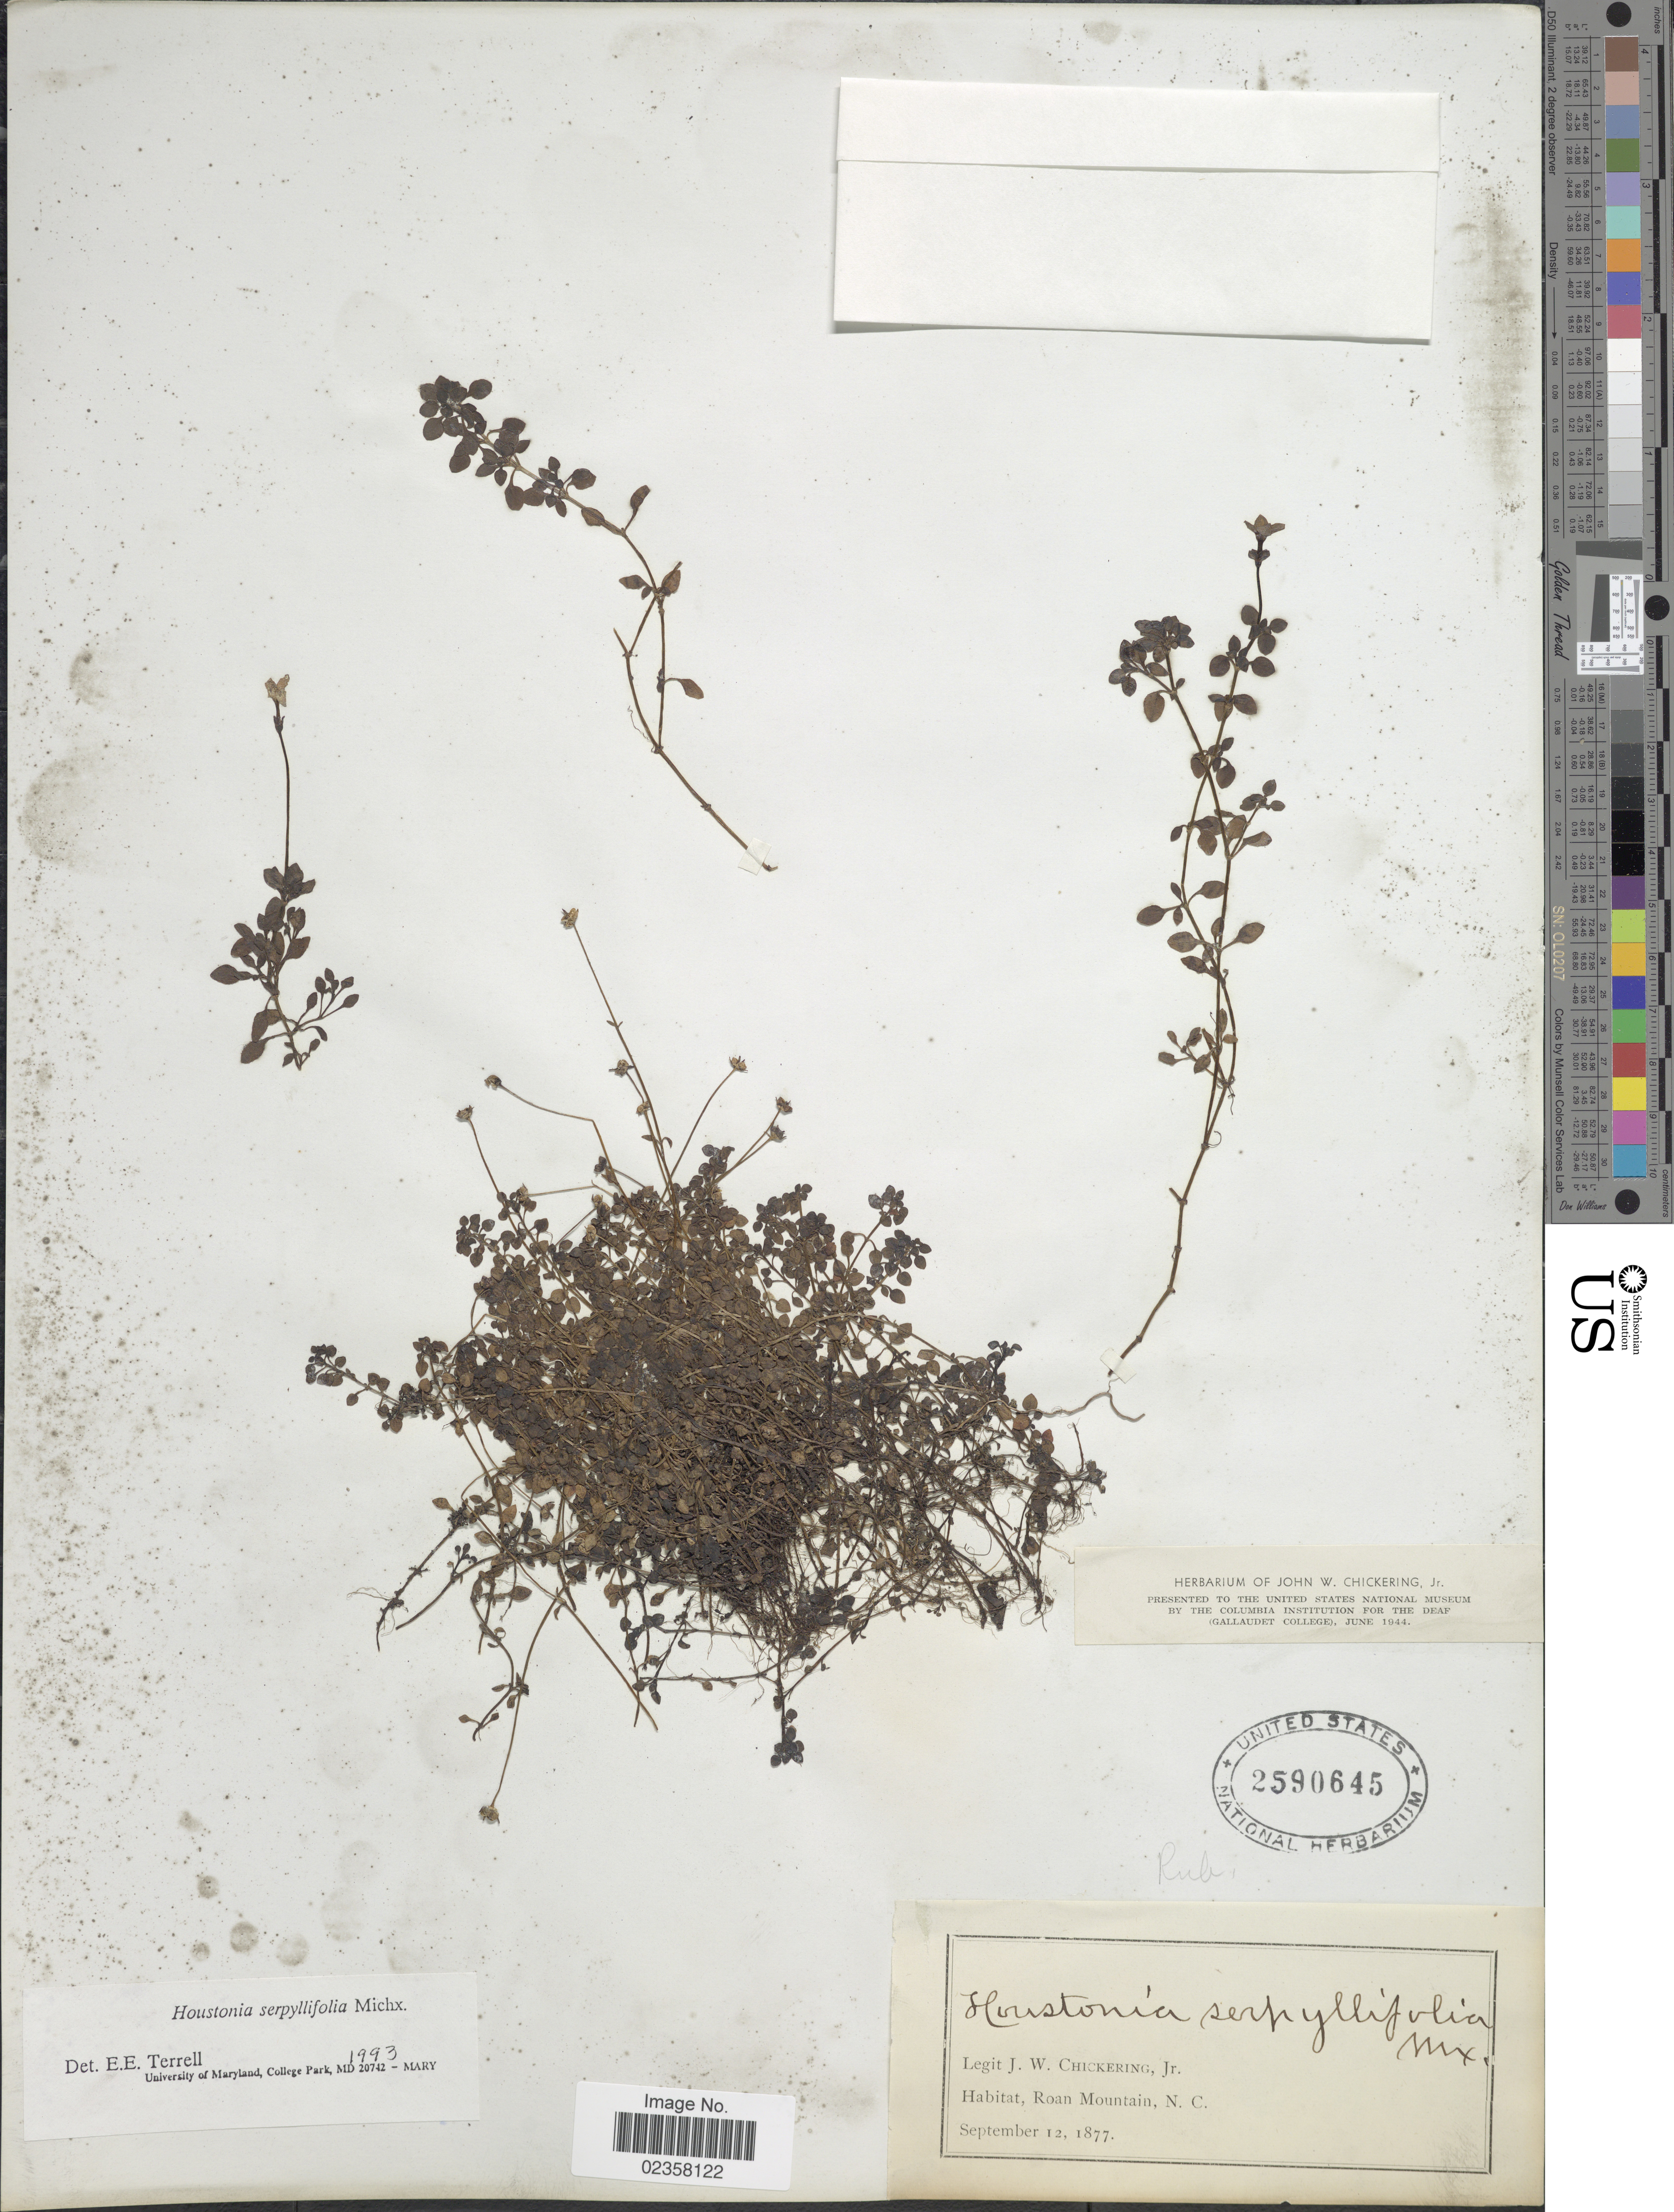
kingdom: Plantae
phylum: Tracheophyta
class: Magnoliopsida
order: Gentianales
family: Rubiaceae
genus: Houstonia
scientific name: Houstonia serpyllifolia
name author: Michx.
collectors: J. W. Chickering Jr.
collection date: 1877-09-12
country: United States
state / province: North Carolina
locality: Roan Mountain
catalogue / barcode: US 2590645